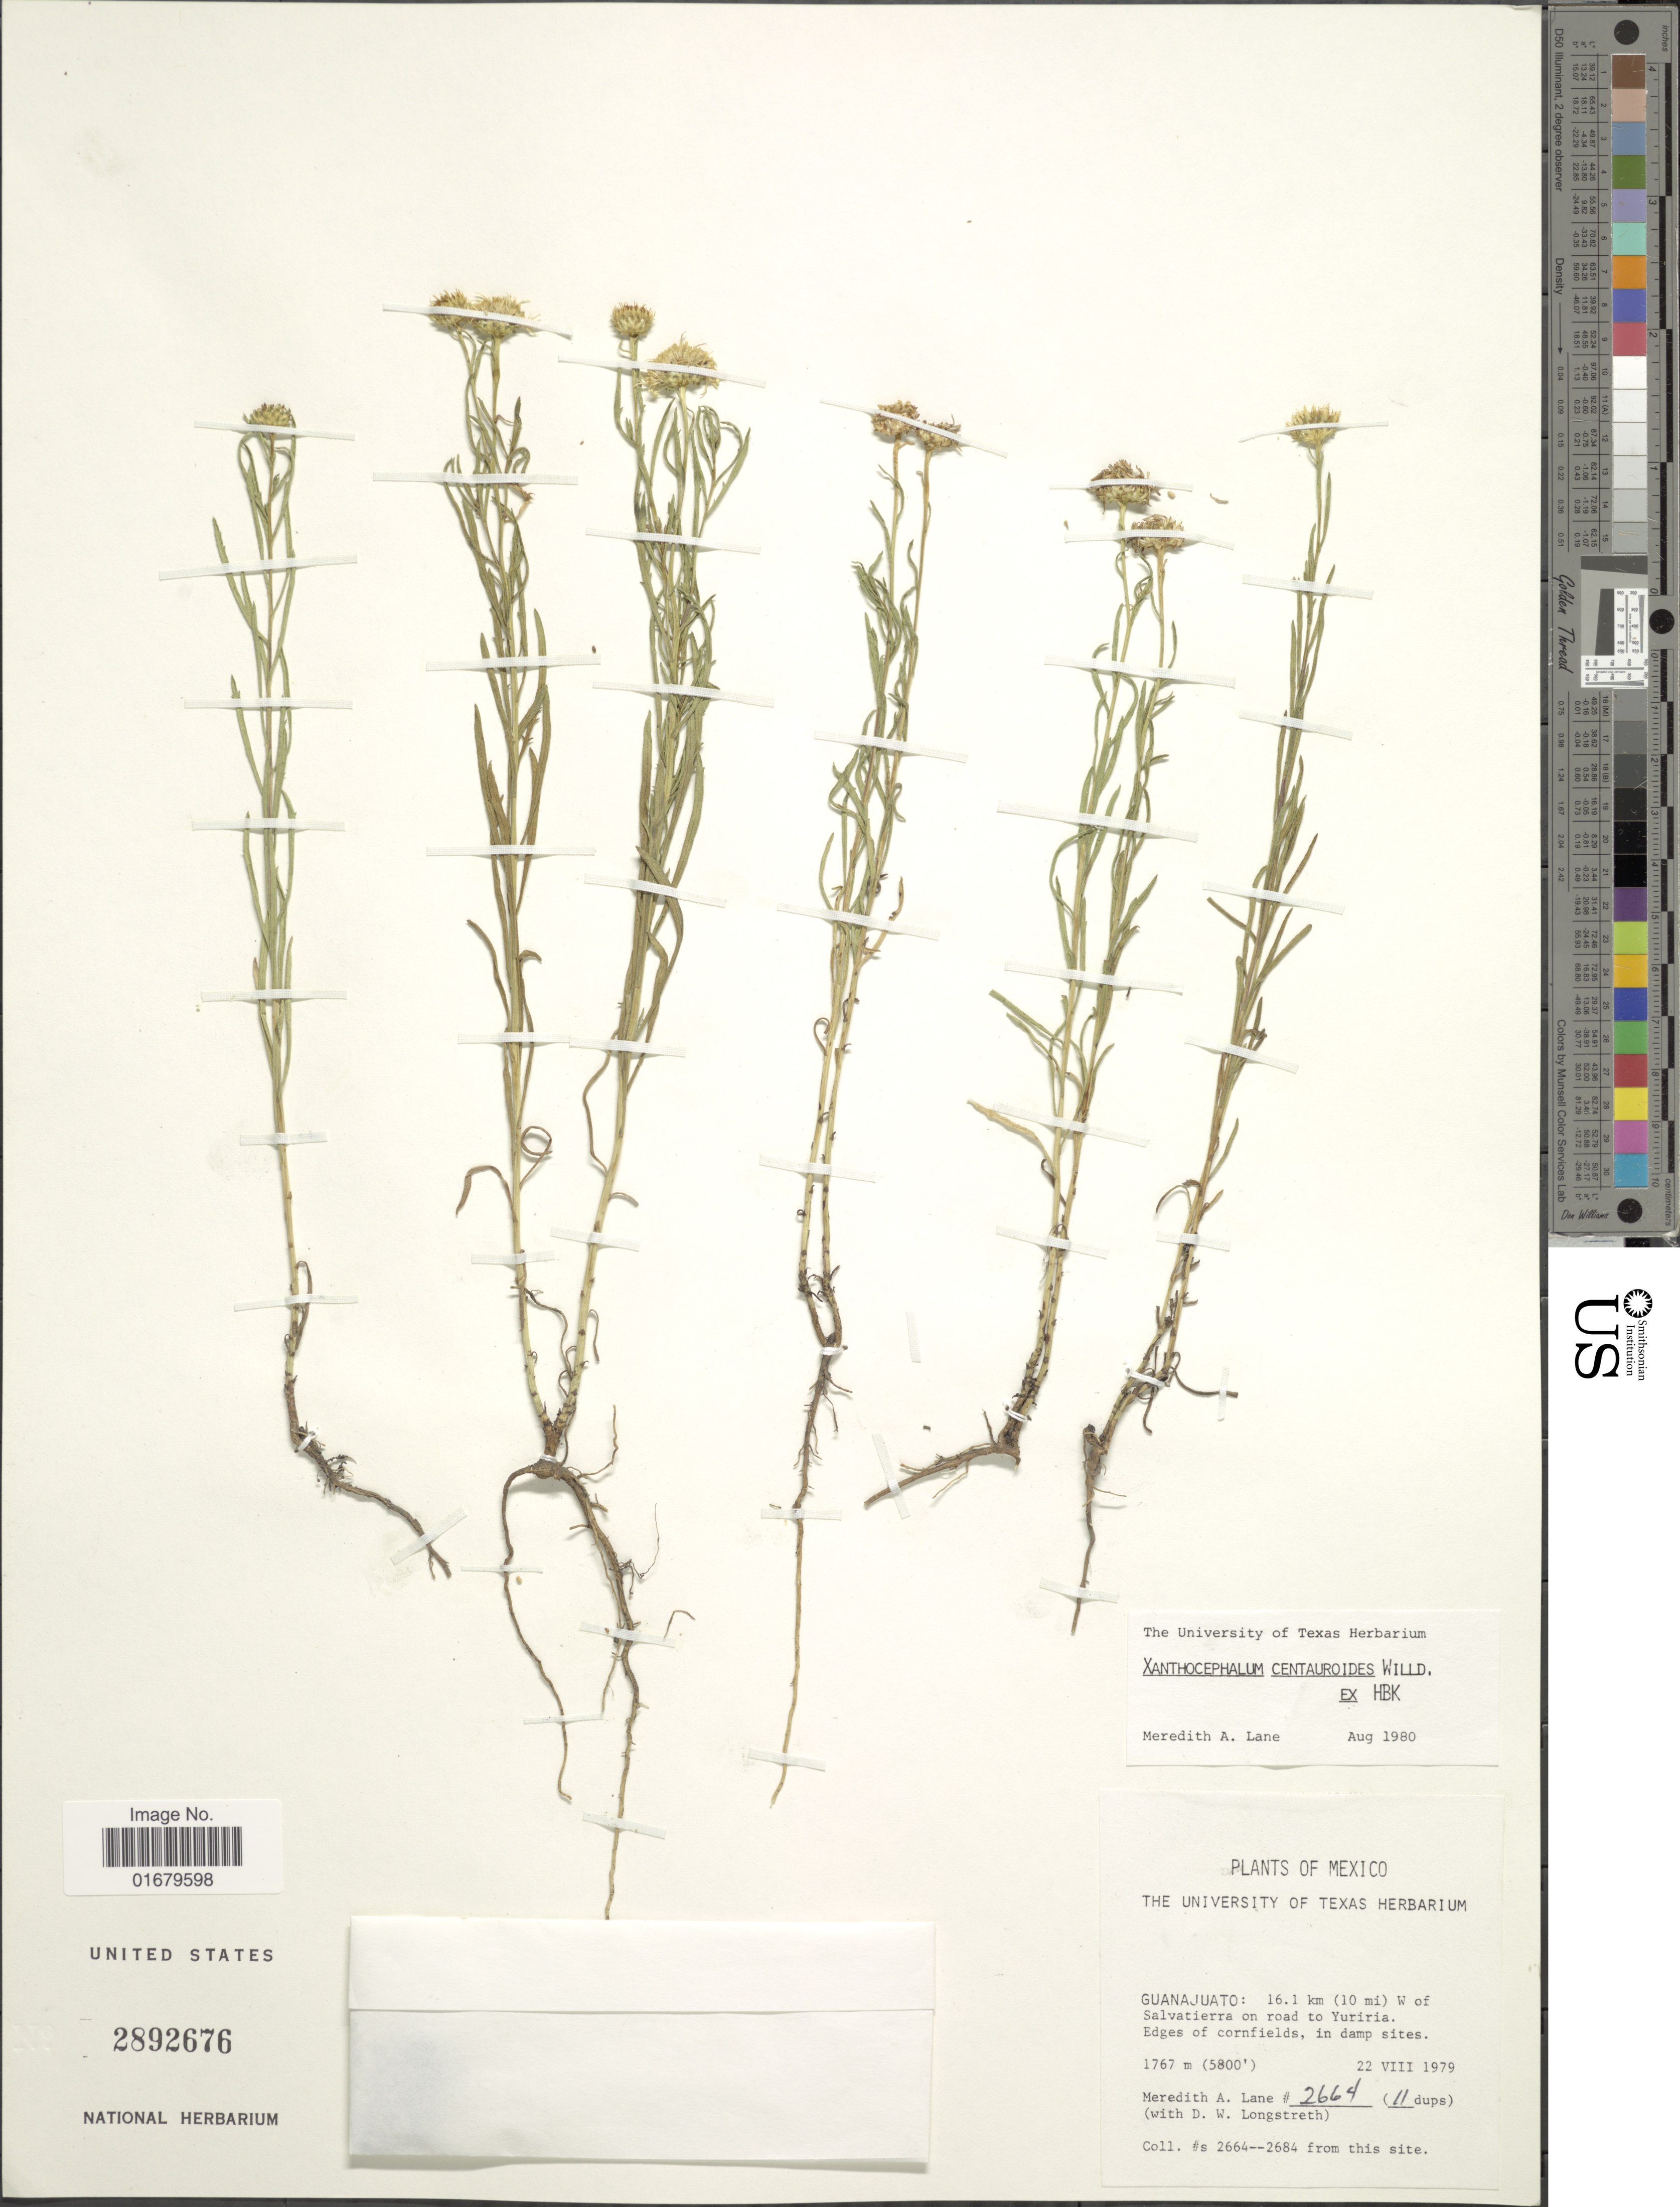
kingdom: Plantae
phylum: Tracheophyta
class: Magnoliopsida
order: Asterales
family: Asteraceae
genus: Xanthocephalum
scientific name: Xanthocephalum centauroides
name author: Willd.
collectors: M. A. Lane & Longstreth, D. W.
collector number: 2664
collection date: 1979-08-22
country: Mexico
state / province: Guanajuato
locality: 16.1 km (10 mi) W of Salvatierra on road to Yuriria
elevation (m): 1767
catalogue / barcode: US 2892676